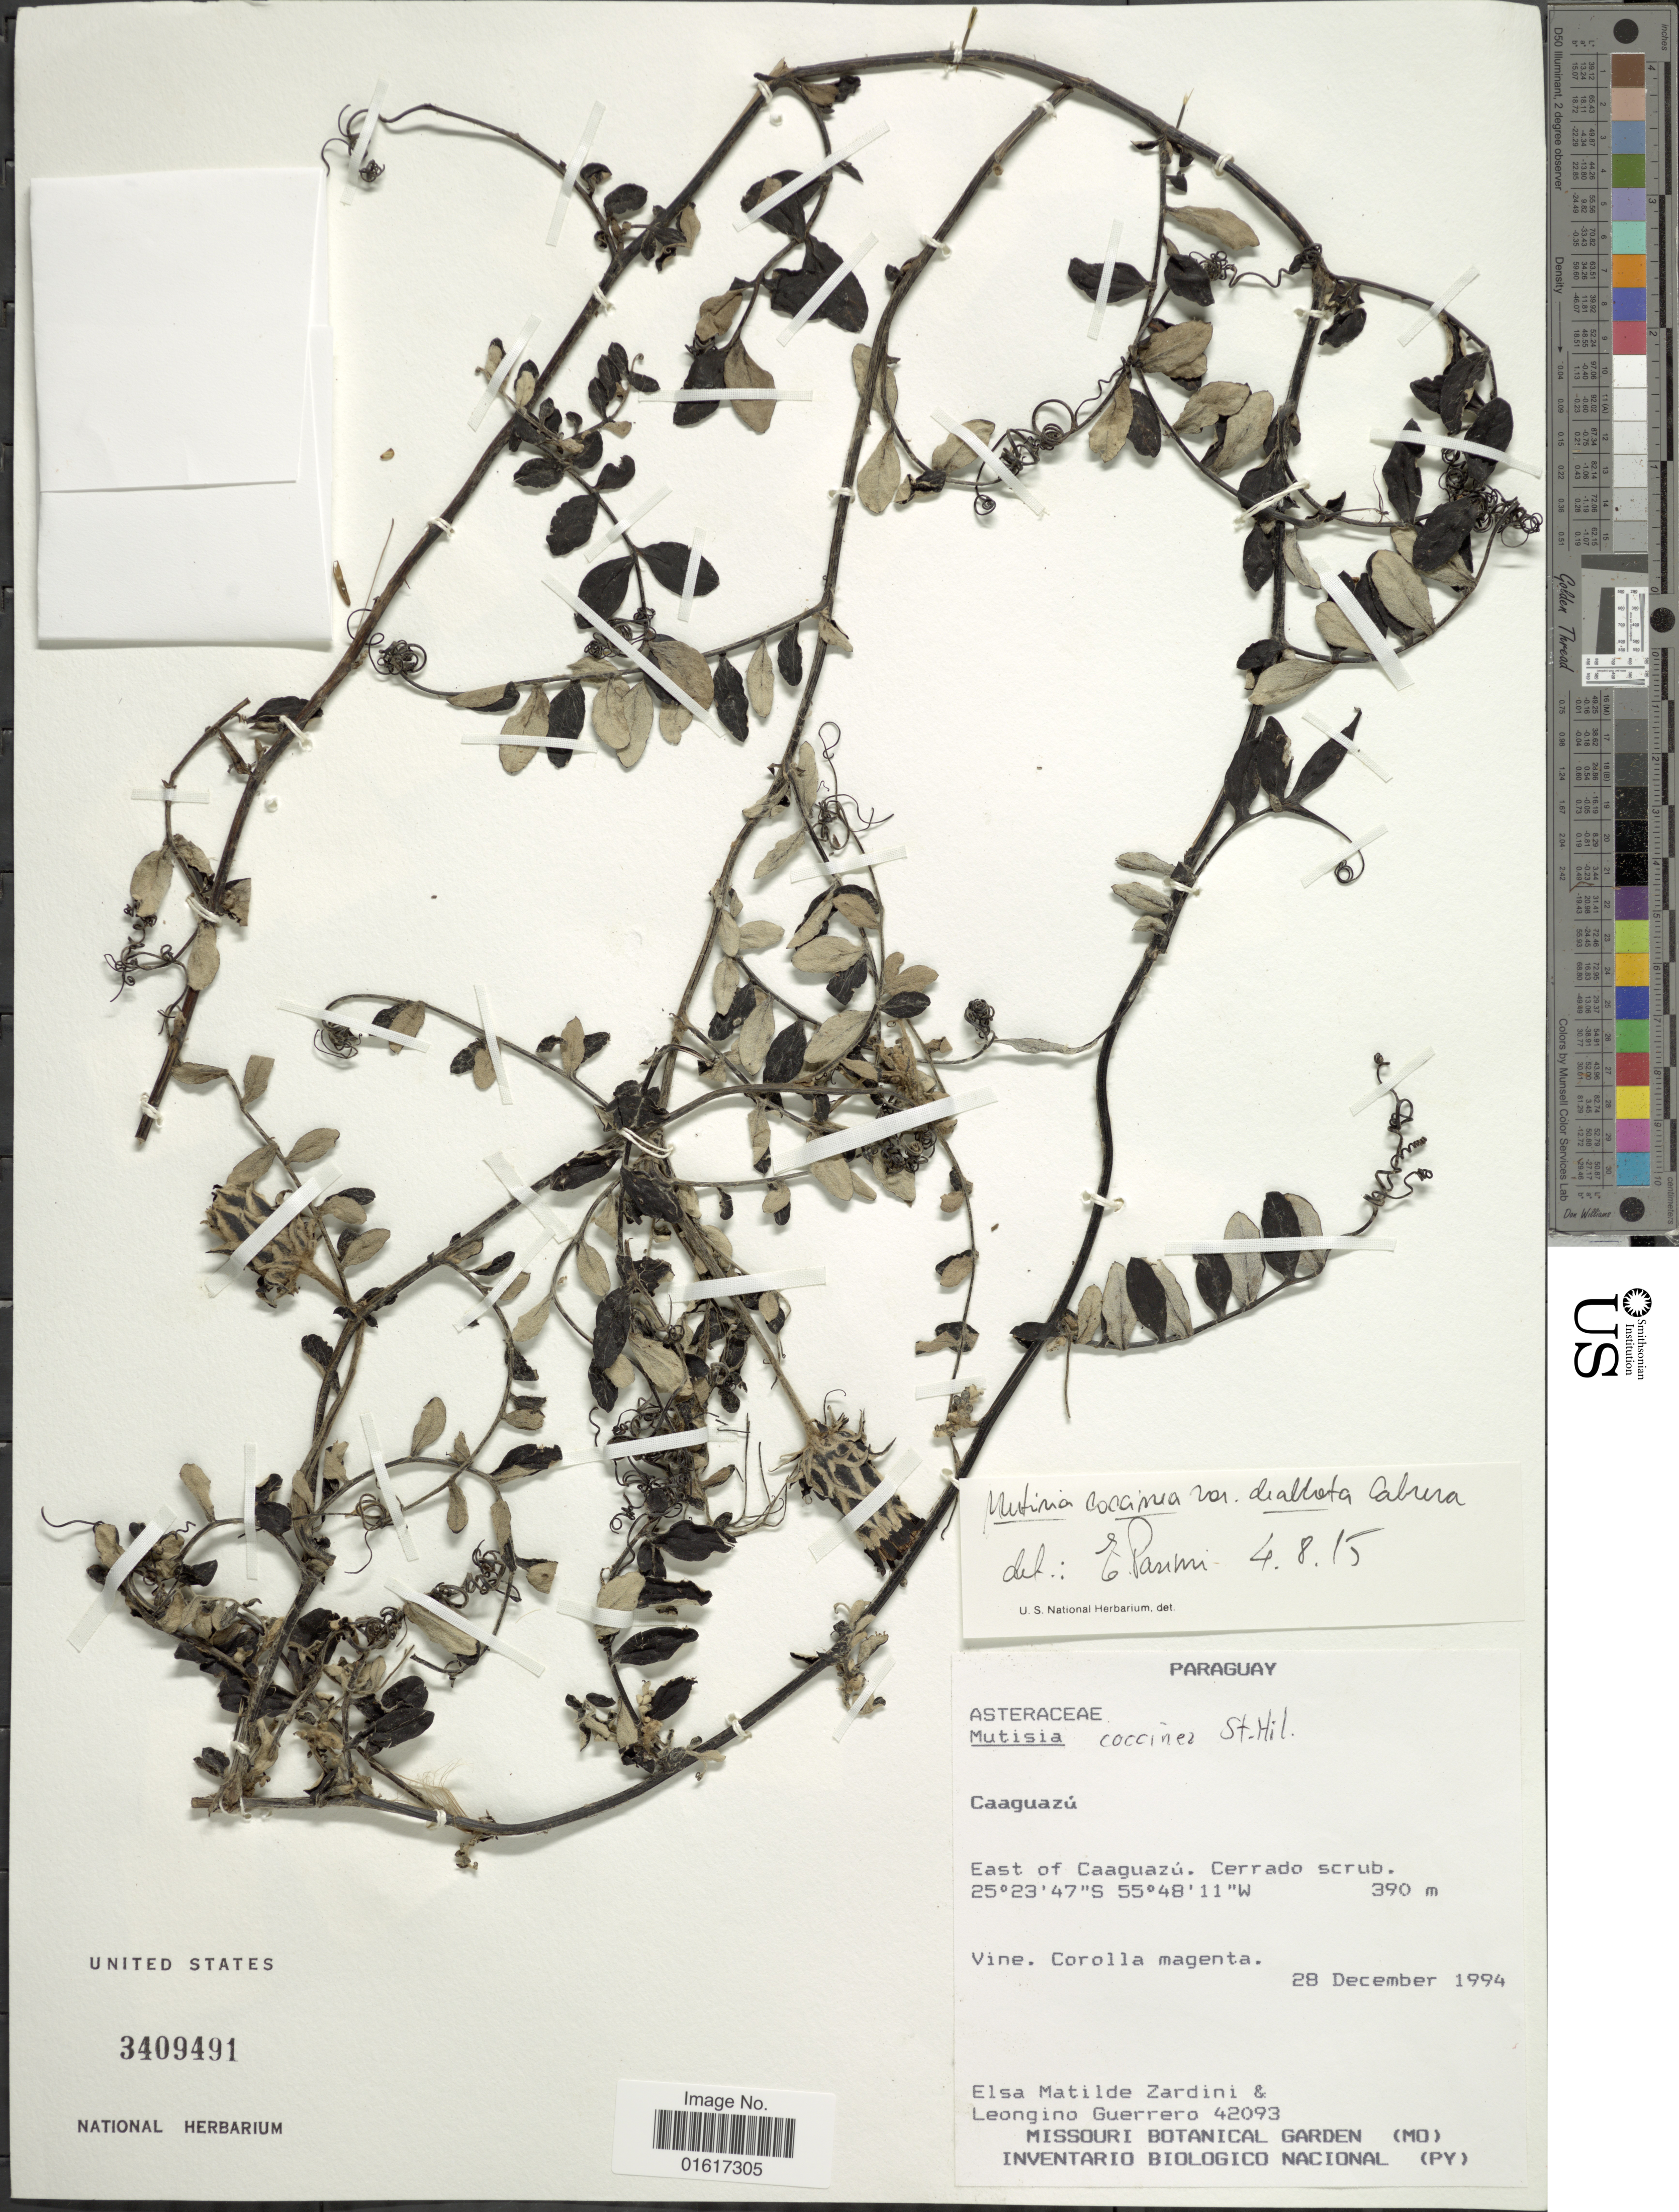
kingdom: Plantae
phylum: Tracheophyta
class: Magnoliopsida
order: Asterales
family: Asteraceae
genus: Mutisia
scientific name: Mutisia coccinea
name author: A. St.-Hil.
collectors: E. M. Zardini & L. Guerrero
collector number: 42093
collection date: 1994-12-28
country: Paraguay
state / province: Caaguazu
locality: East of Caaguazú. Cerrado scrub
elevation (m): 390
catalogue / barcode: US 3409491